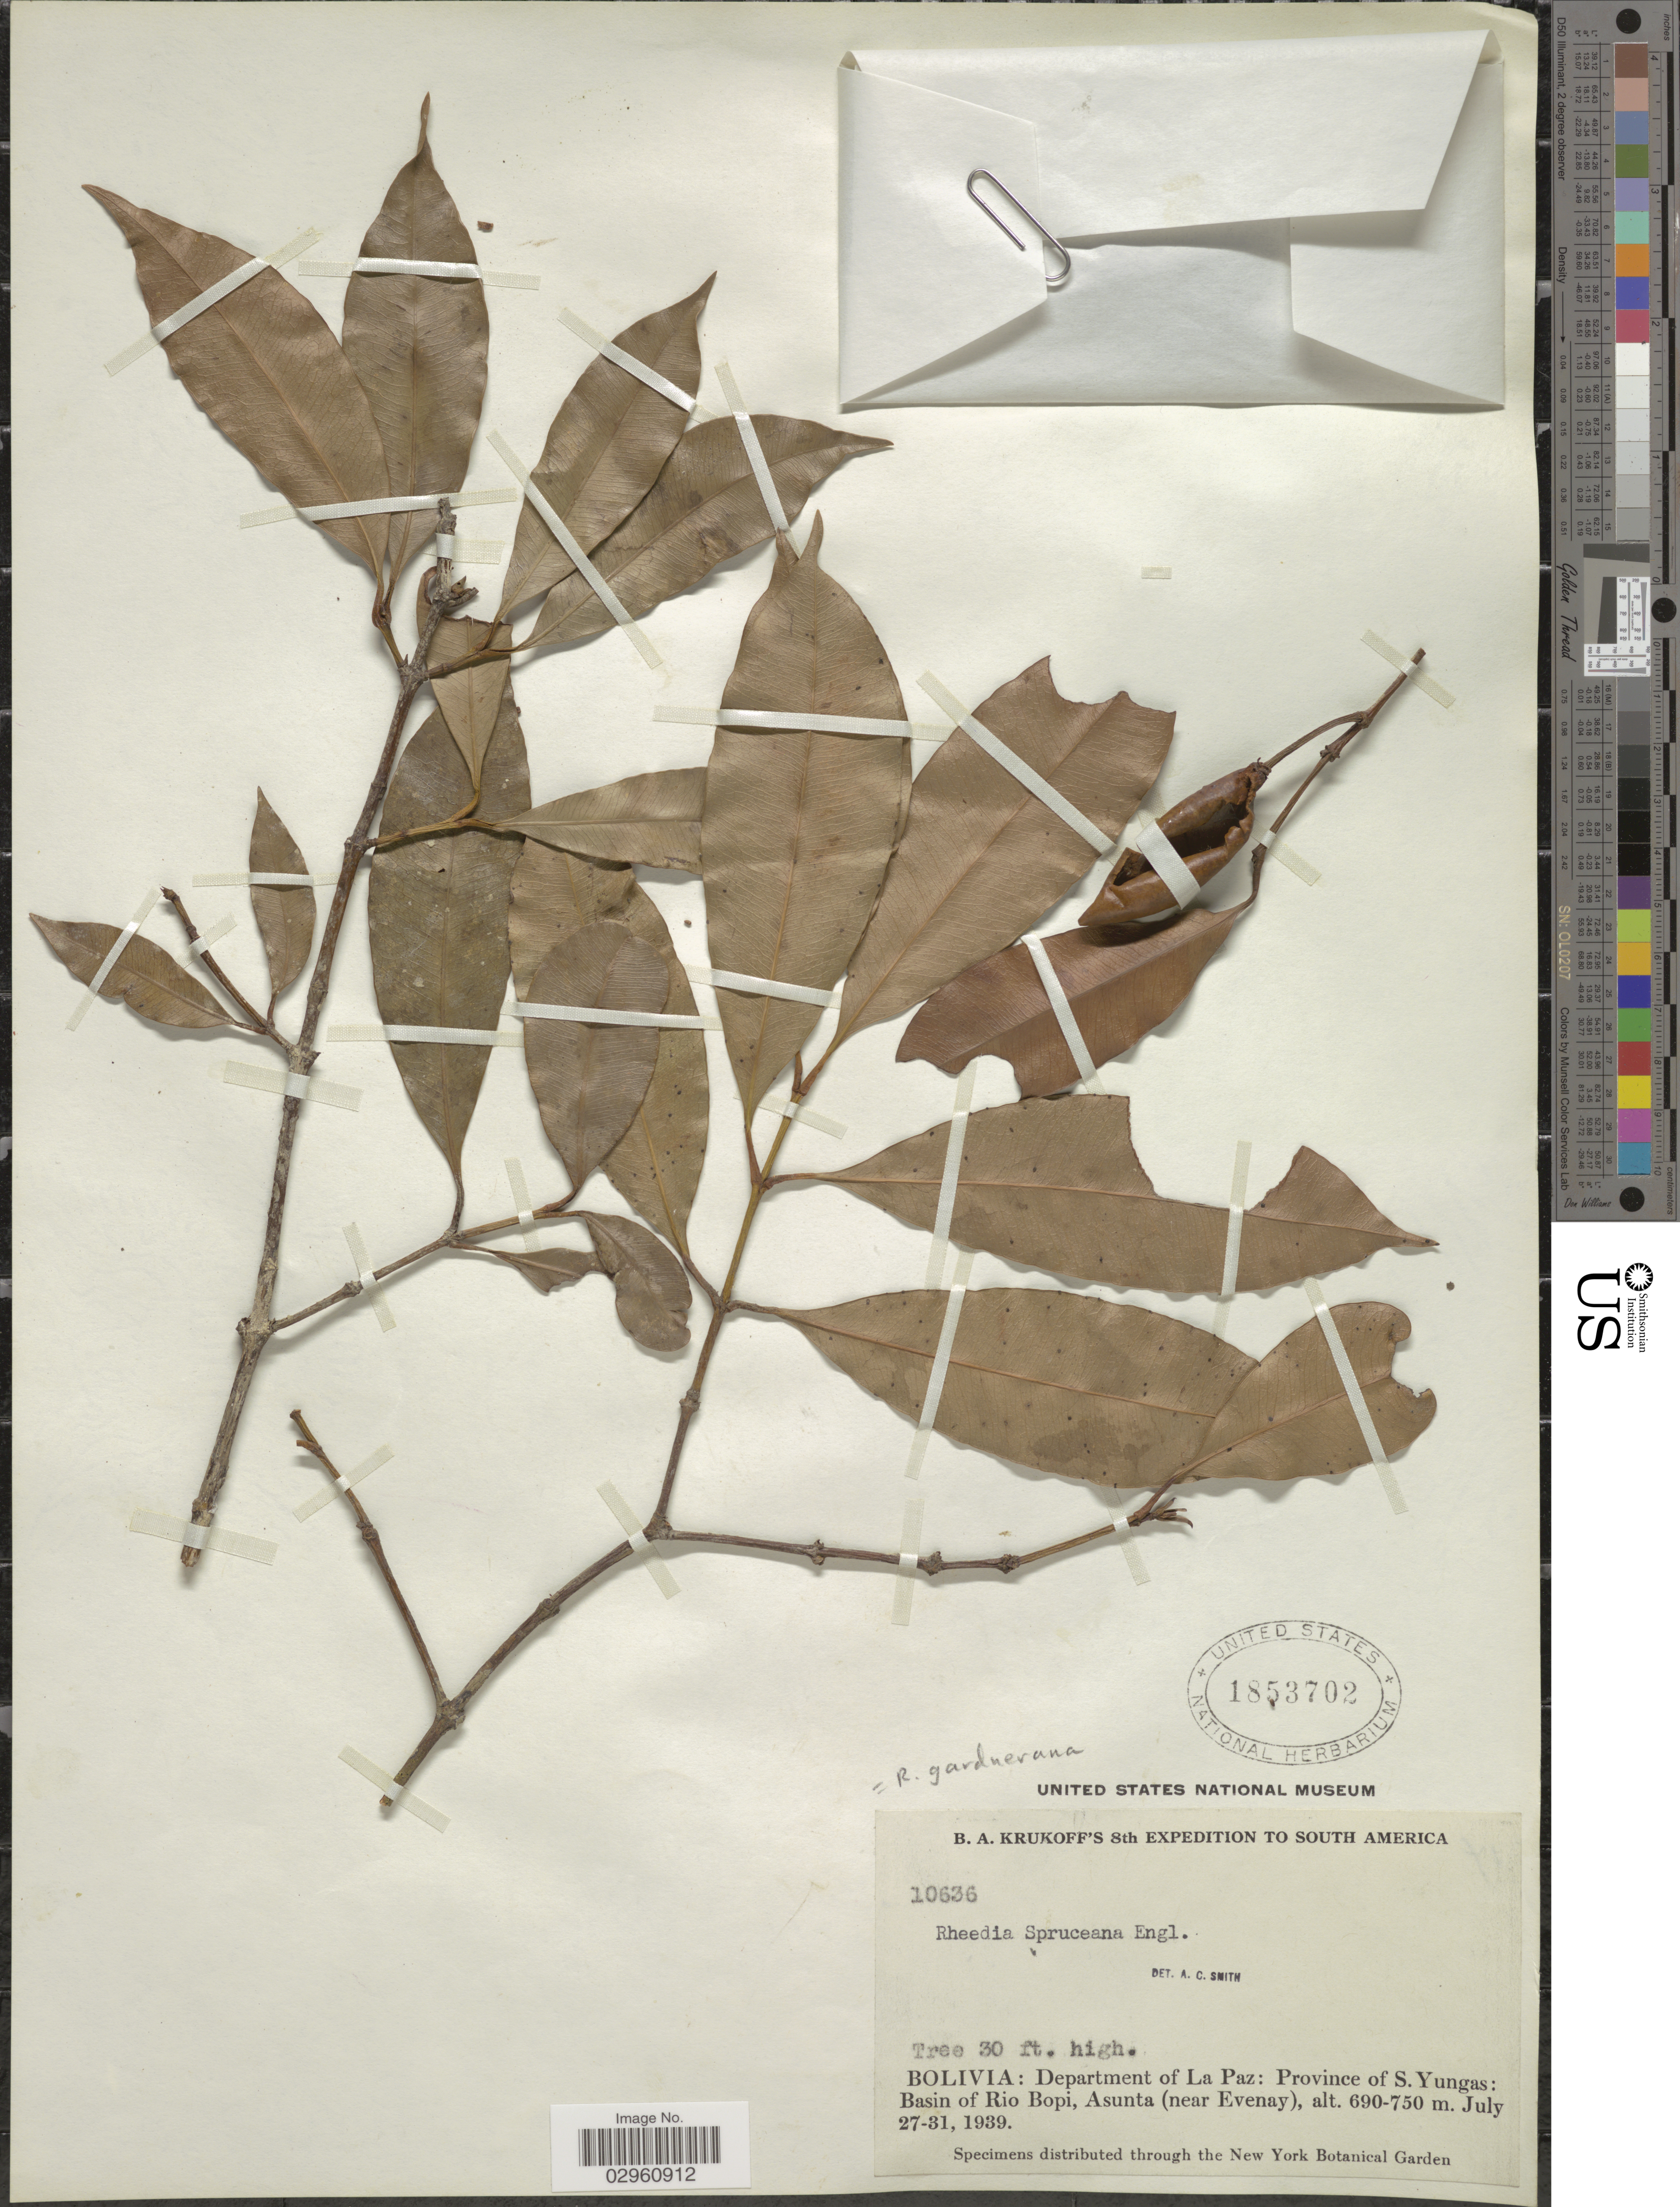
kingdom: Plantae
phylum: Tracheophyta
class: Magnoliopsida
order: Malpighiales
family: Clusiaceae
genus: Garcinia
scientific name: Garcinia gardneriana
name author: (Planch. & Triana) Zappi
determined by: Strong, Mark T., (BOT), Smithsonian Institution - National Museum of Natural History (UNITED STATES)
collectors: B. A. Krukoff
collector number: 10636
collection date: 1939-07-27/1939-07-31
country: Bolivia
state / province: La Paz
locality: Department of La Paz: Province of S. Yungas: Basin of Rio Bopi, Asunta (near Evenay).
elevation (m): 690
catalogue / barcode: US 1853702